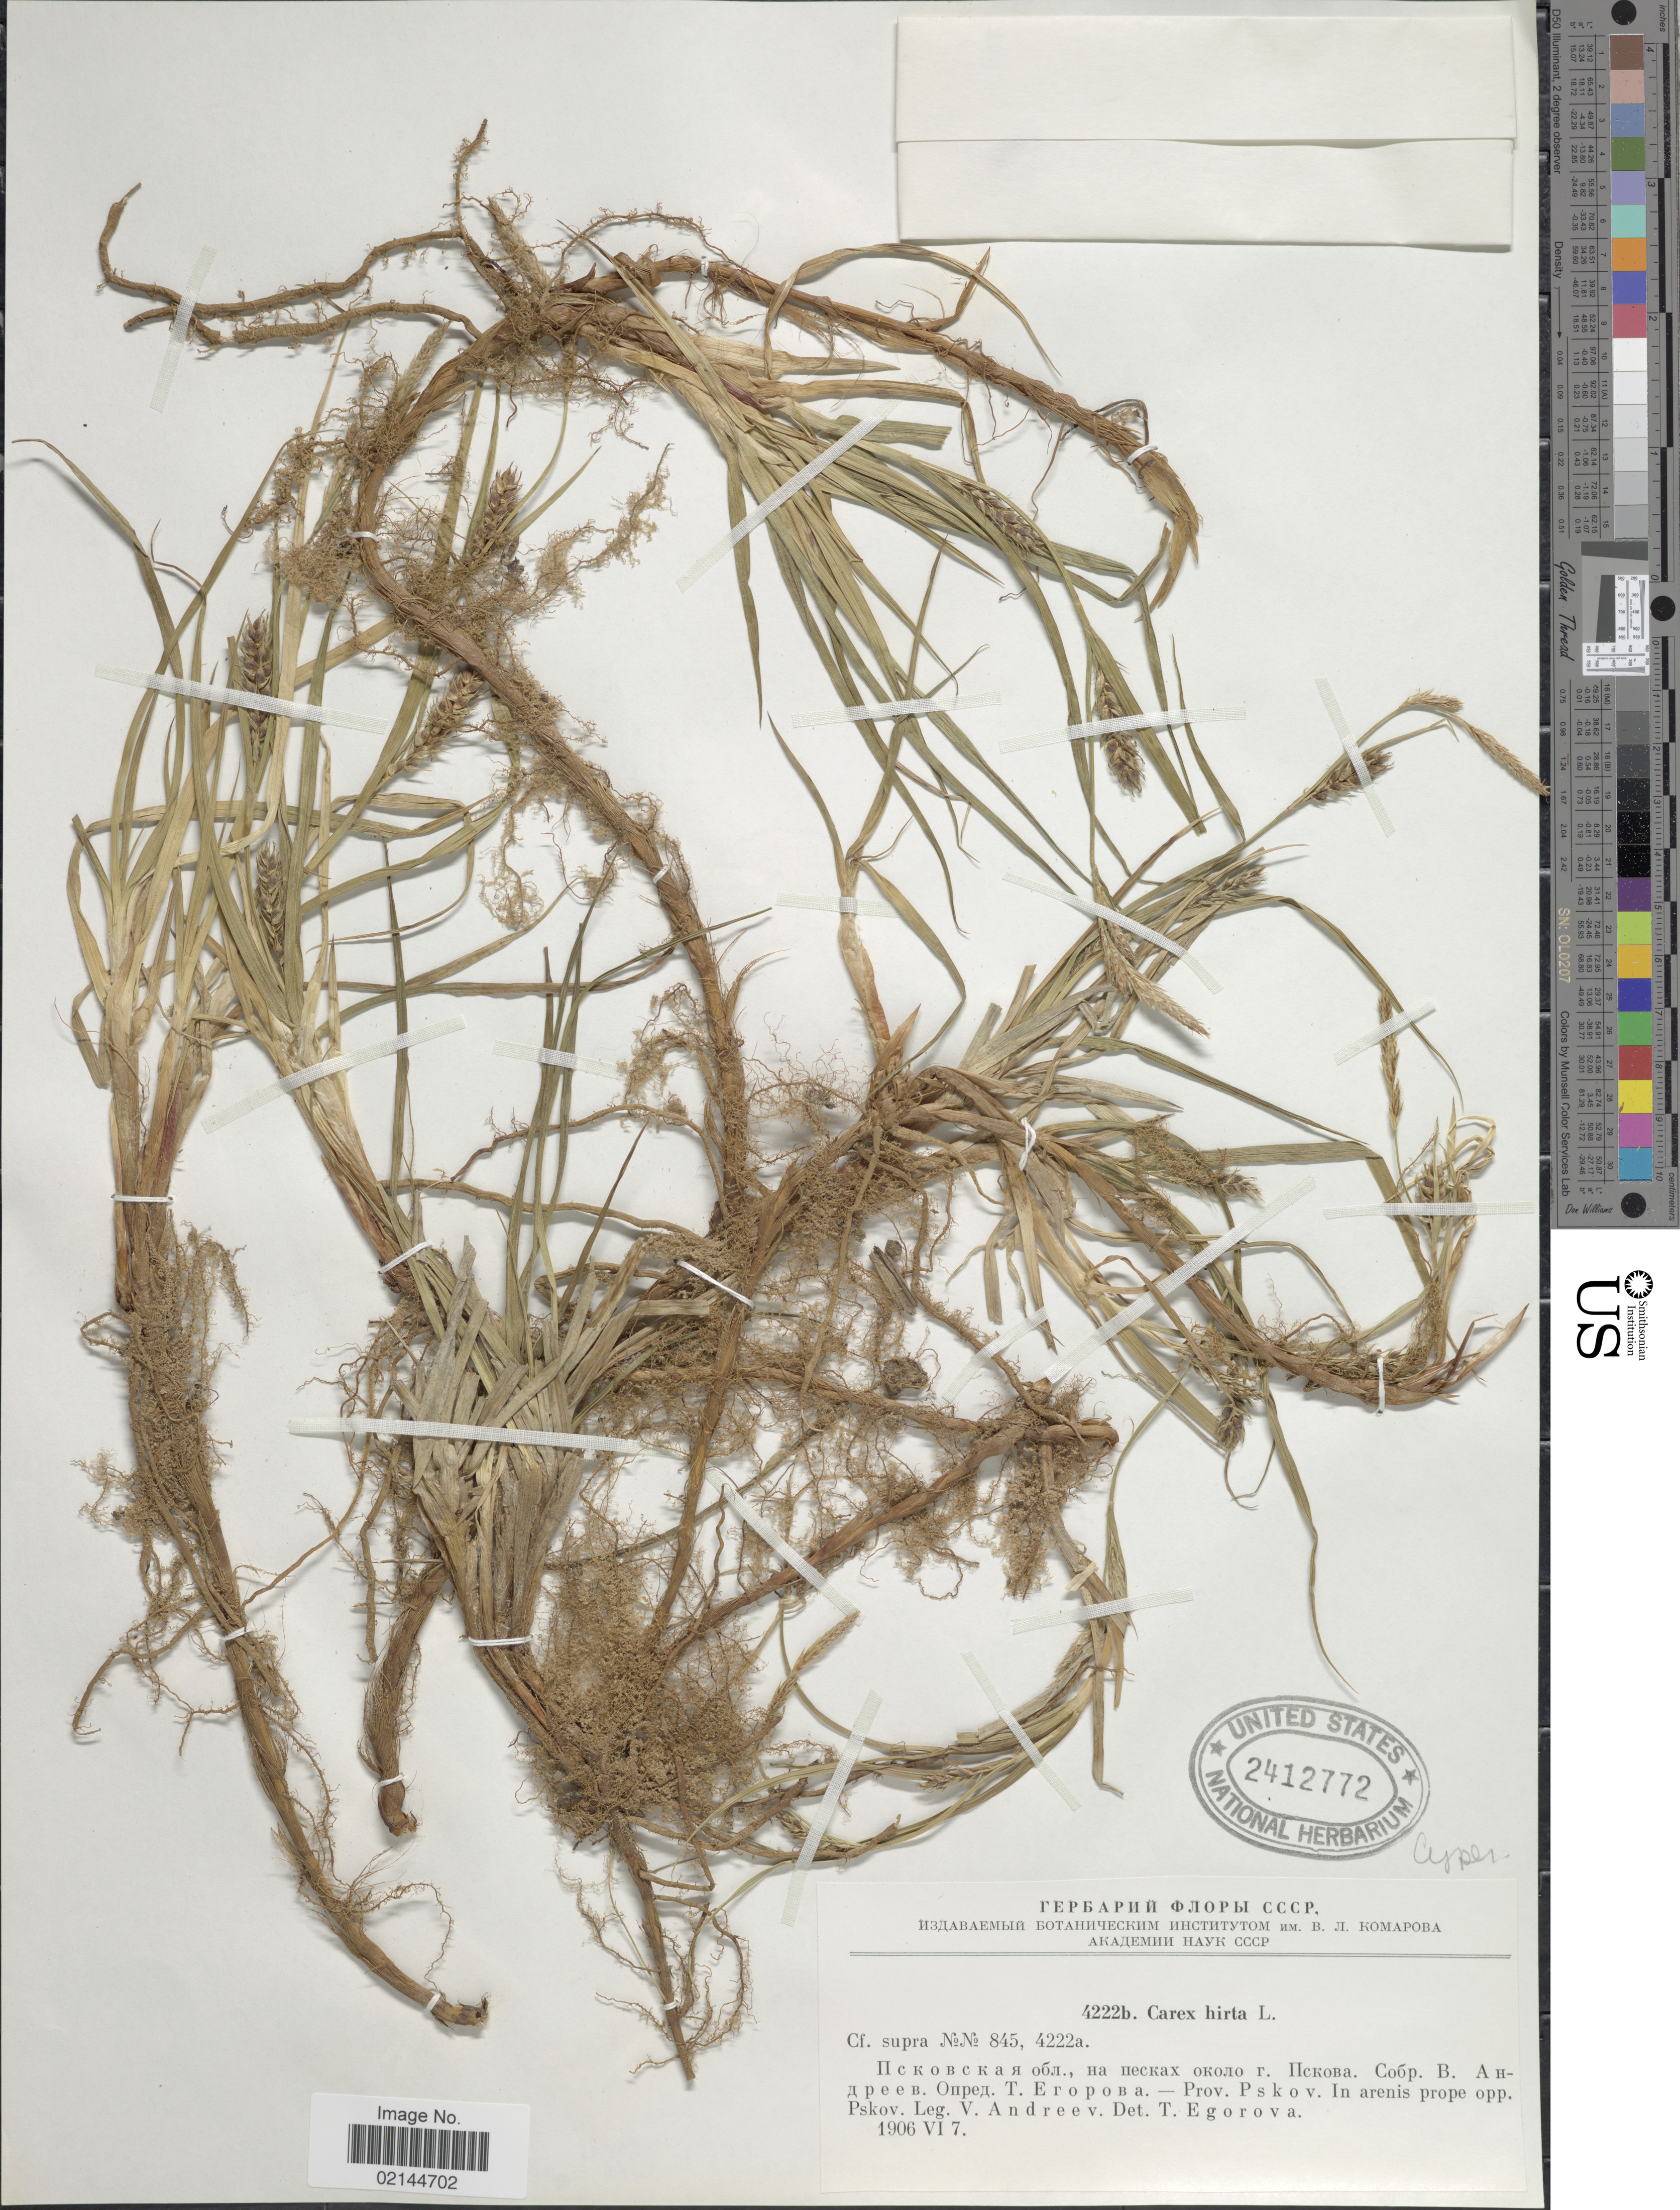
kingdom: Plantae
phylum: Tracheophyta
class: Liliopsida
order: Poales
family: Cyperaceae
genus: Carex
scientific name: Carex hirta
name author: L.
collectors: V. Andreev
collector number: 4222D/845/4222A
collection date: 1906-06-07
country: Russian Federation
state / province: Pskov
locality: Prov. Pskov. In arensis prope opp. Pskov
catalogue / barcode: US 2412772